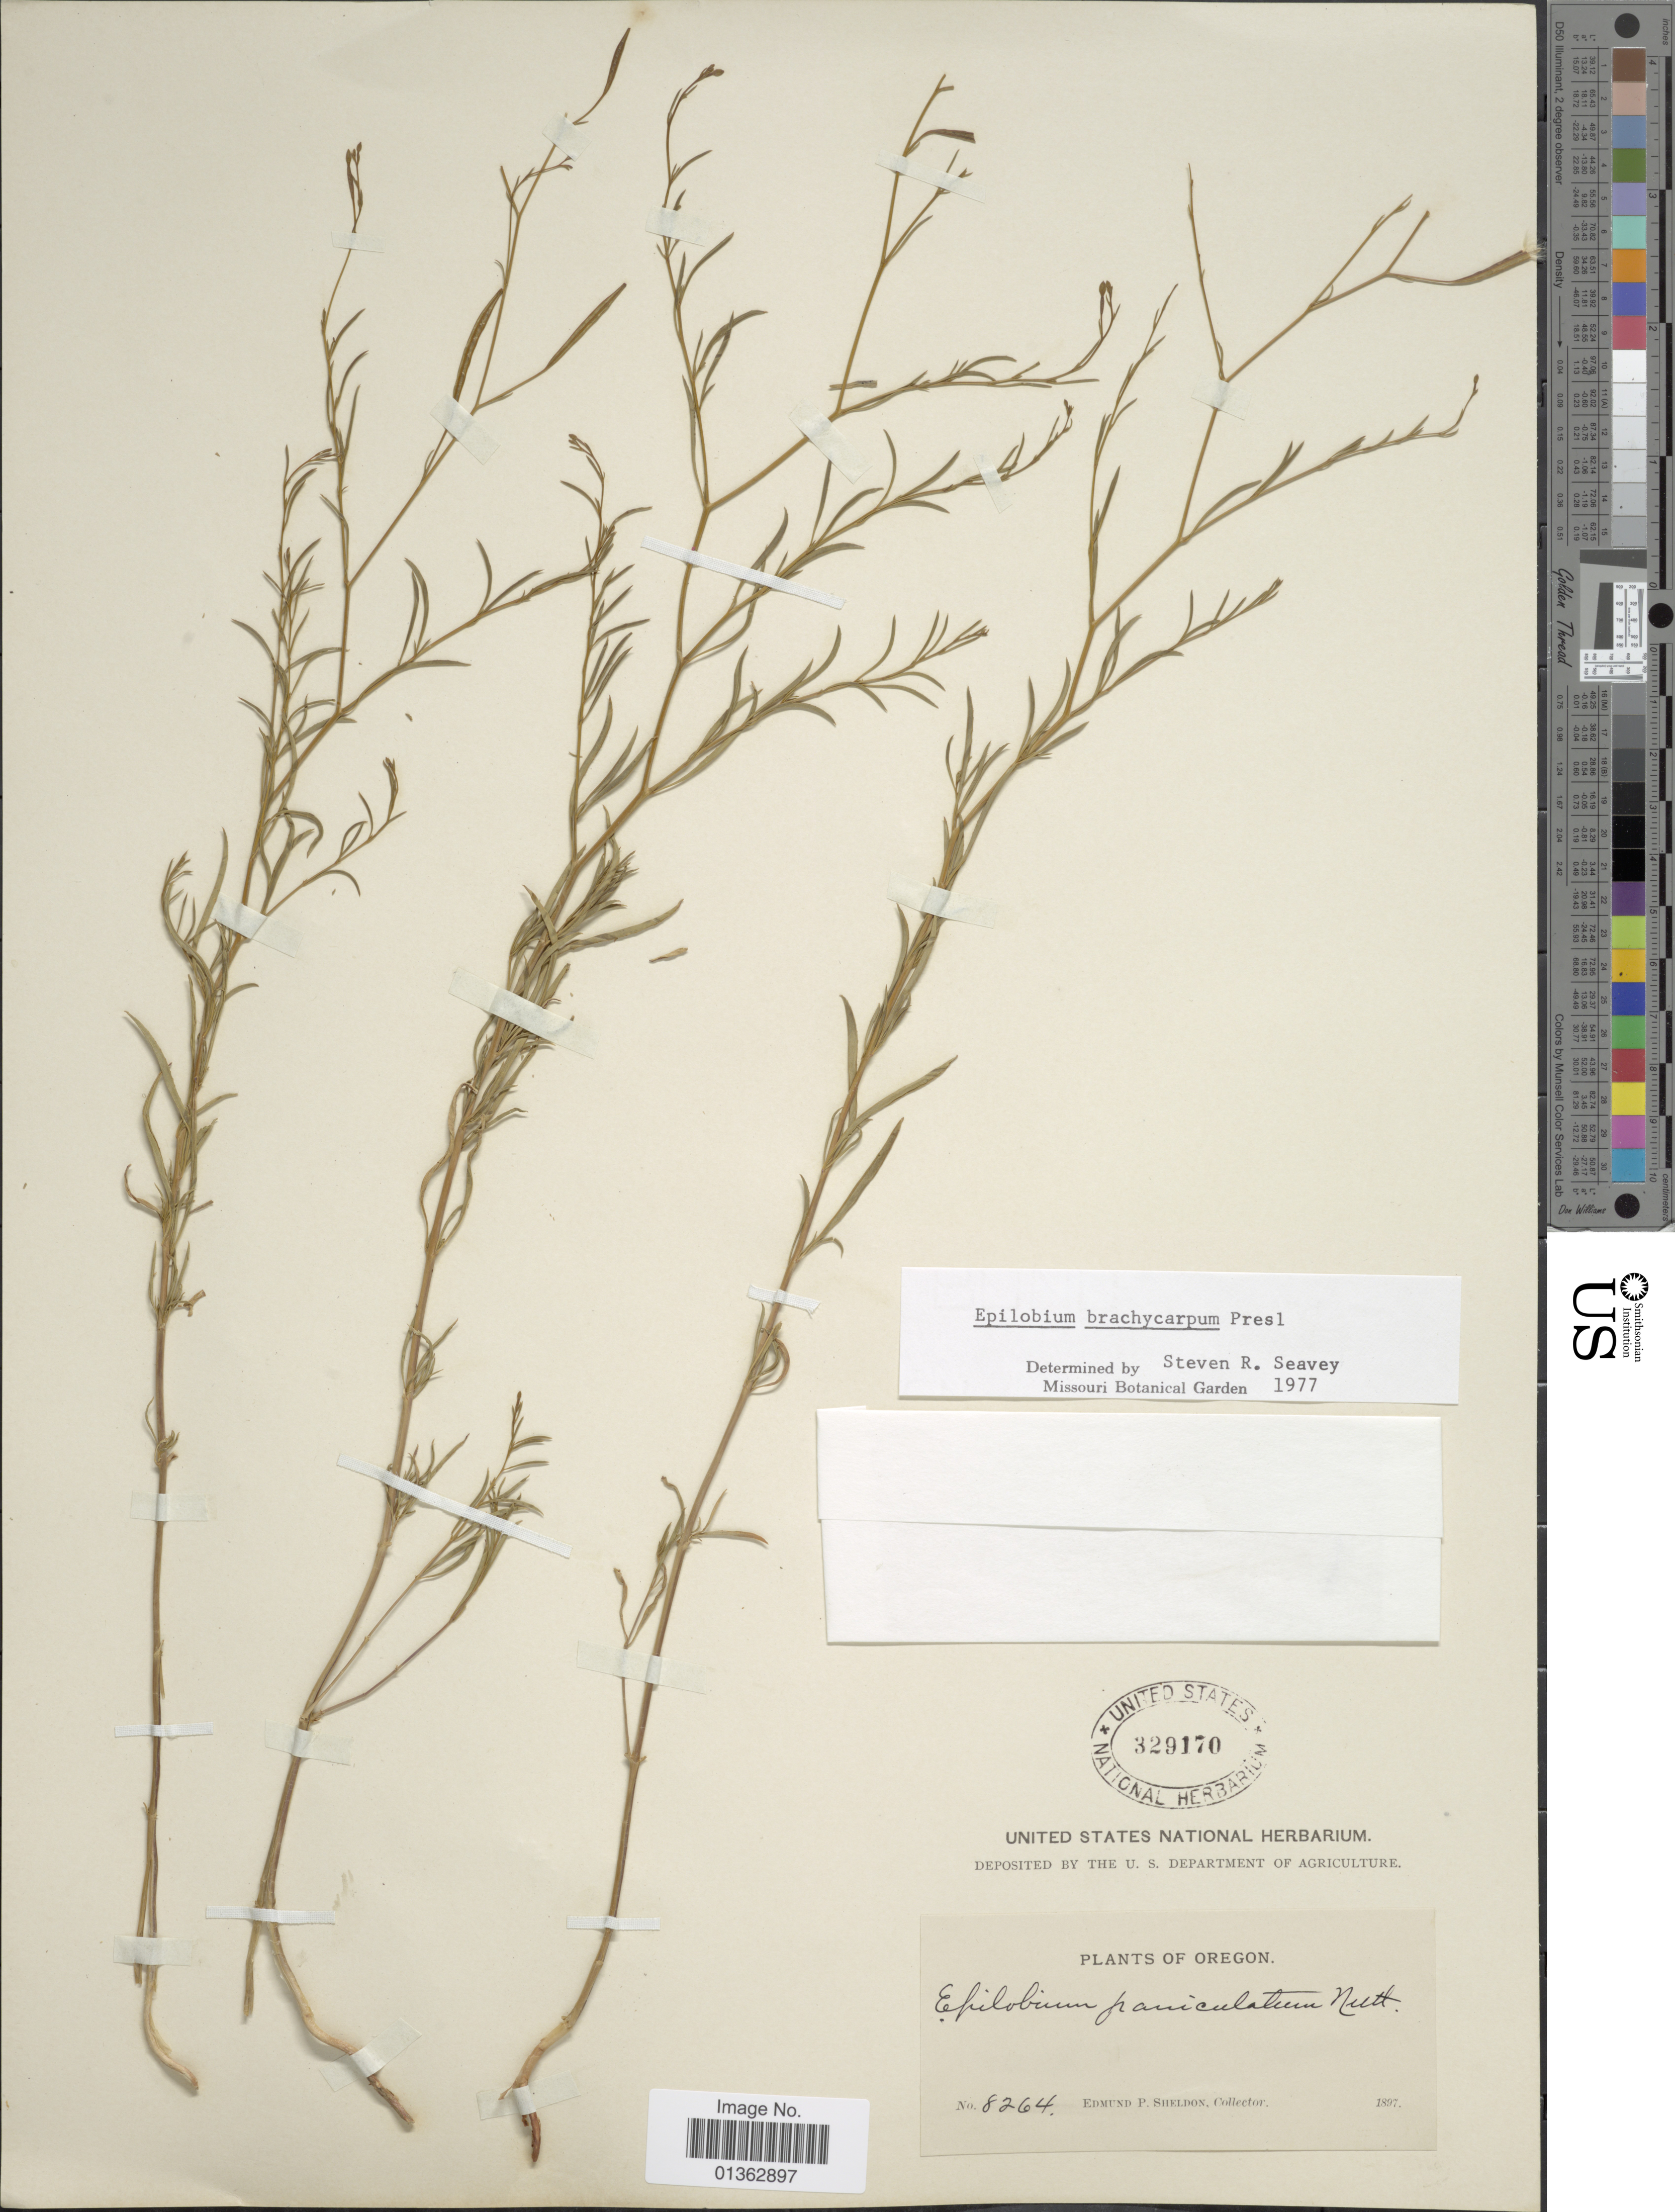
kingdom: Plantae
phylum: Tracheophyta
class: Magnoliopsida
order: Myrtales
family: Onagraceae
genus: Epilobium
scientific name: Epilobium brachycarpum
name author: C. Presl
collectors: E. P. Sheldon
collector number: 8264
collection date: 1897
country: United States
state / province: Oregon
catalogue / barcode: US 329170